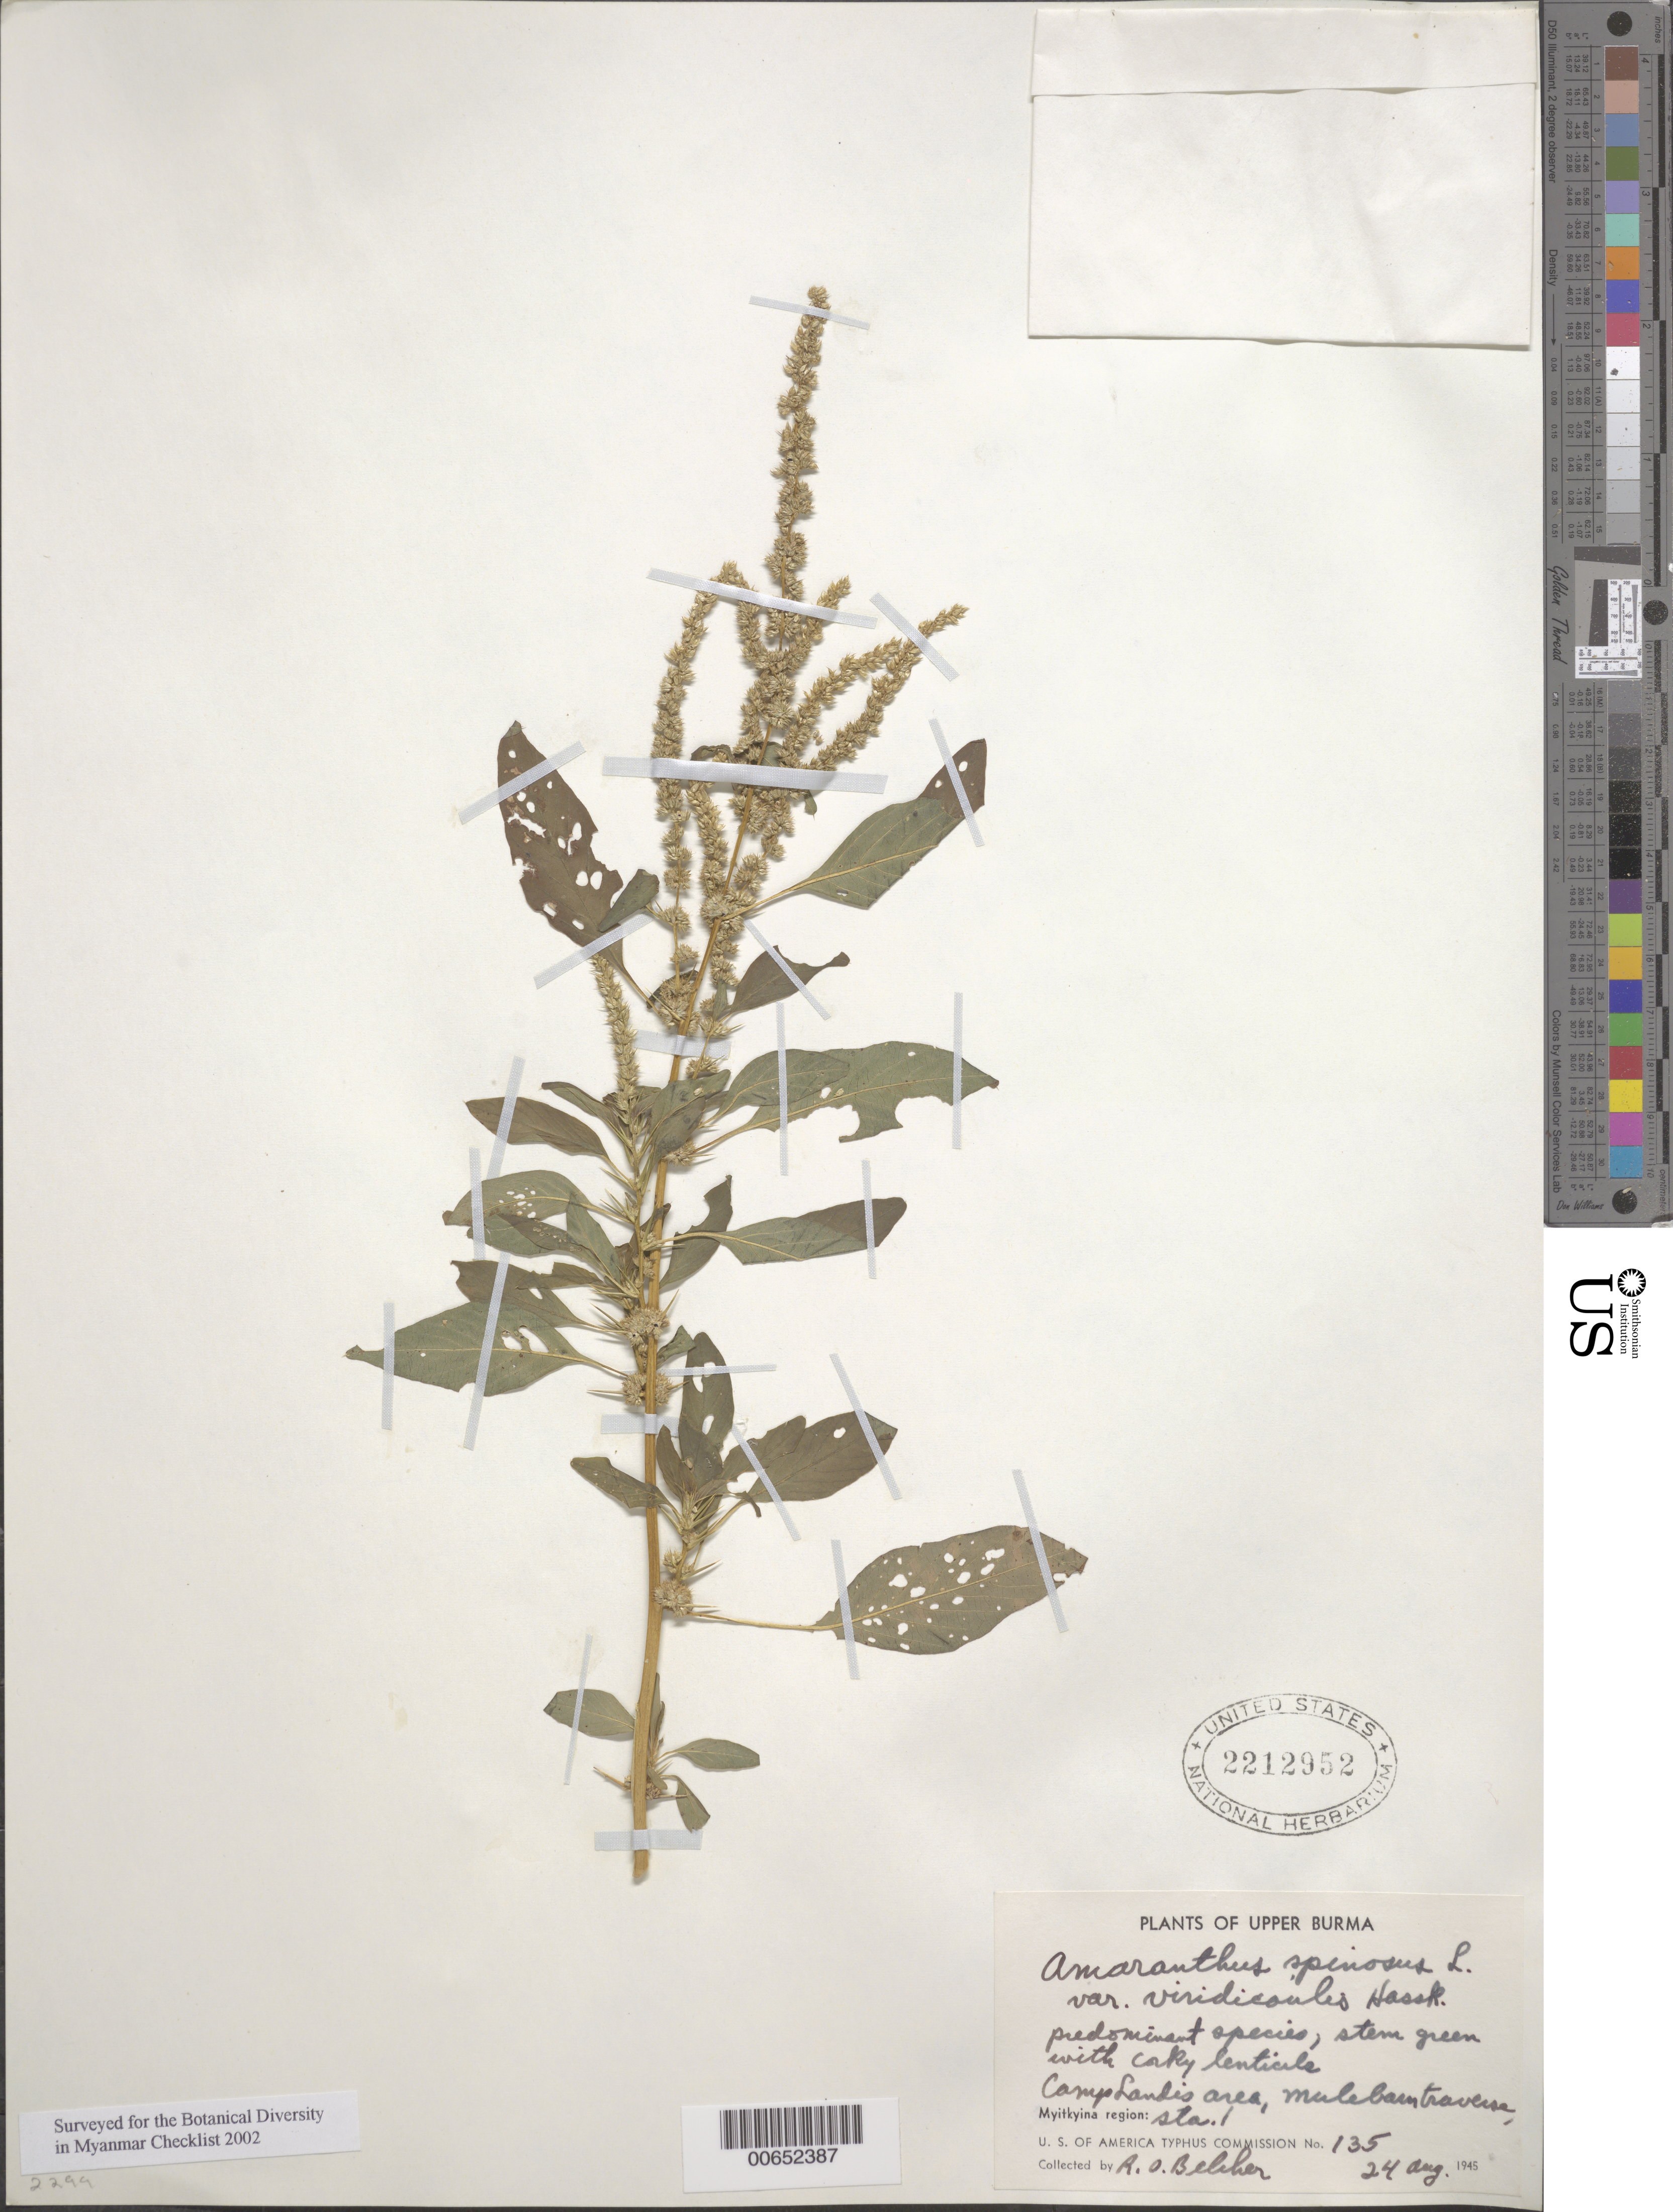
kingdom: Plantae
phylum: Tracheophyta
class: Magnoliopsida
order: Caryophyllales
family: Amaranthaceae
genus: Amaranthus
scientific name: Amaranthus spinosus var. viridicaulis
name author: Hassk.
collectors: R. Belcher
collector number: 135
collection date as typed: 24 Aug 1945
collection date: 1945-08-24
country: Myanmar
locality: Upper Burma, Myitkyina region, Camp Landis area, Mule Barn Traverse.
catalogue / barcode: US 2212952